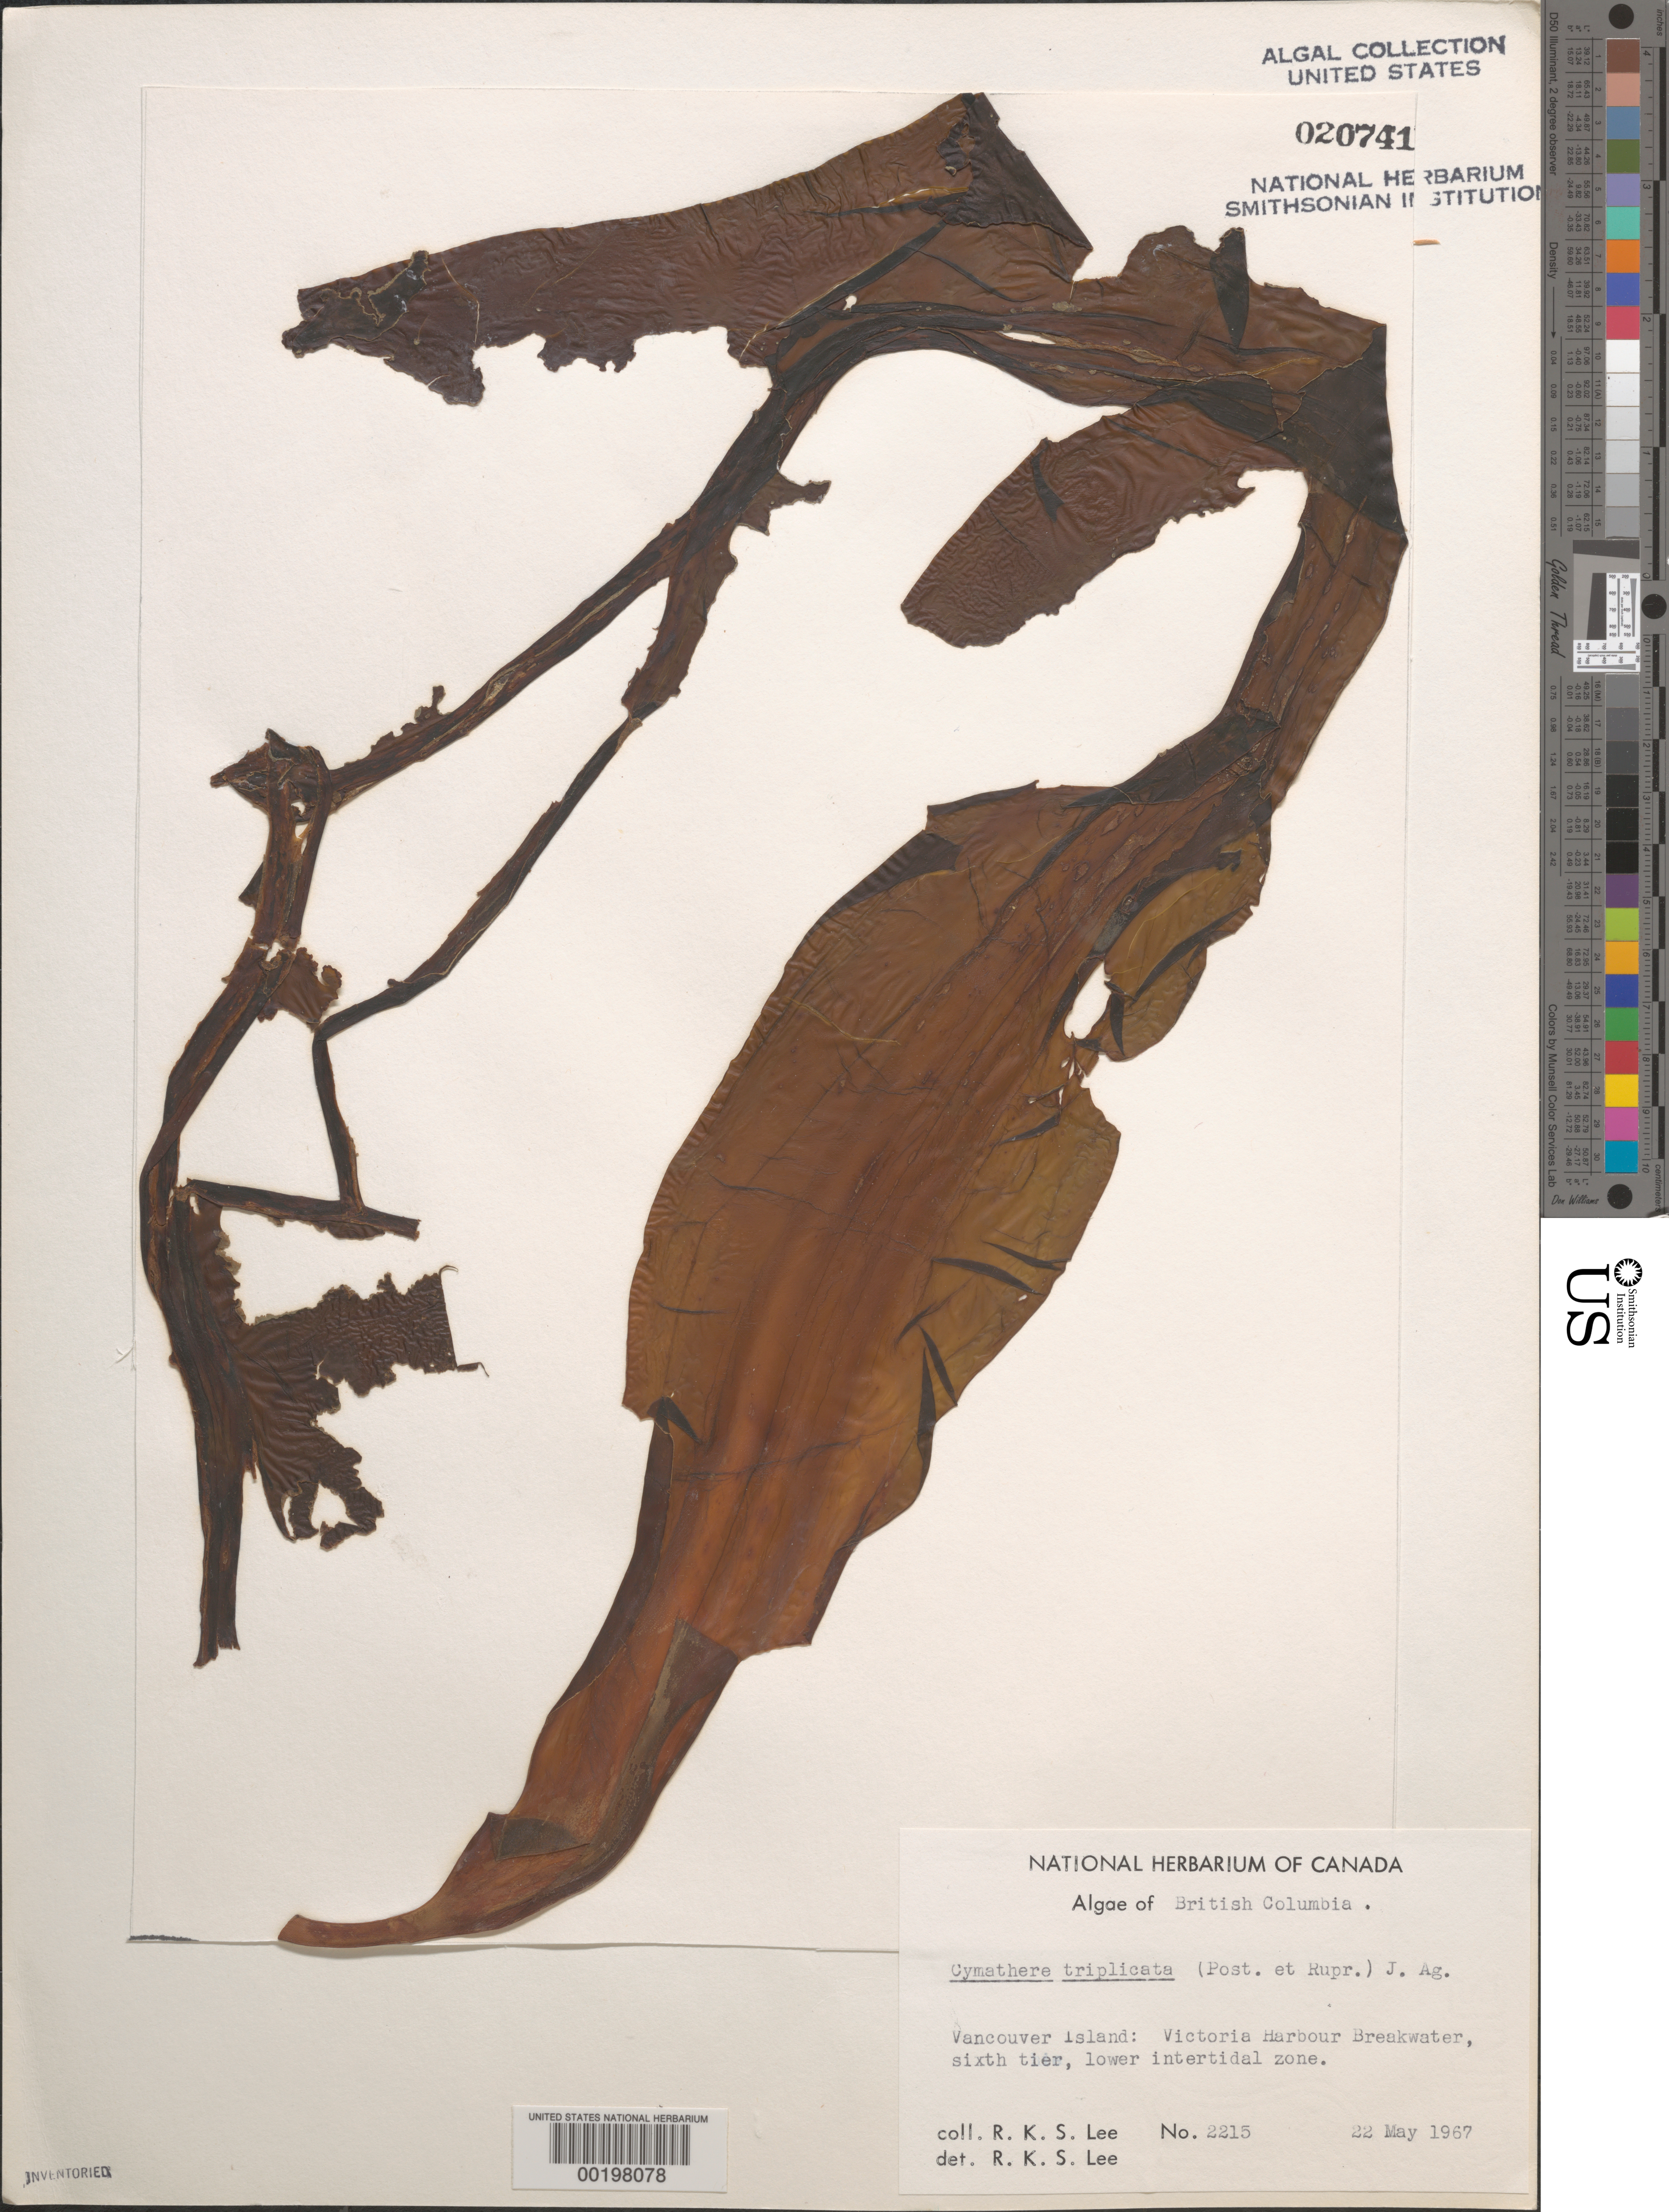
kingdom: Chromista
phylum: Ochrophyta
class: Phaeophyceae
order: Laminariales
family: Laminariaceae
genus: Cymathaere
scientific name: Cymathaere triplicata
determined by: Lee, R. K. S.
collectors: R. Lee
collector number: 2215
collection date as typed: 22 May 1967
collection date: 1967-05-22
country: Canada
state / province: British Columbia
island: Vancouver Island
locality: Victoria Harbor breakwater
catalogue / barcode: US 20741